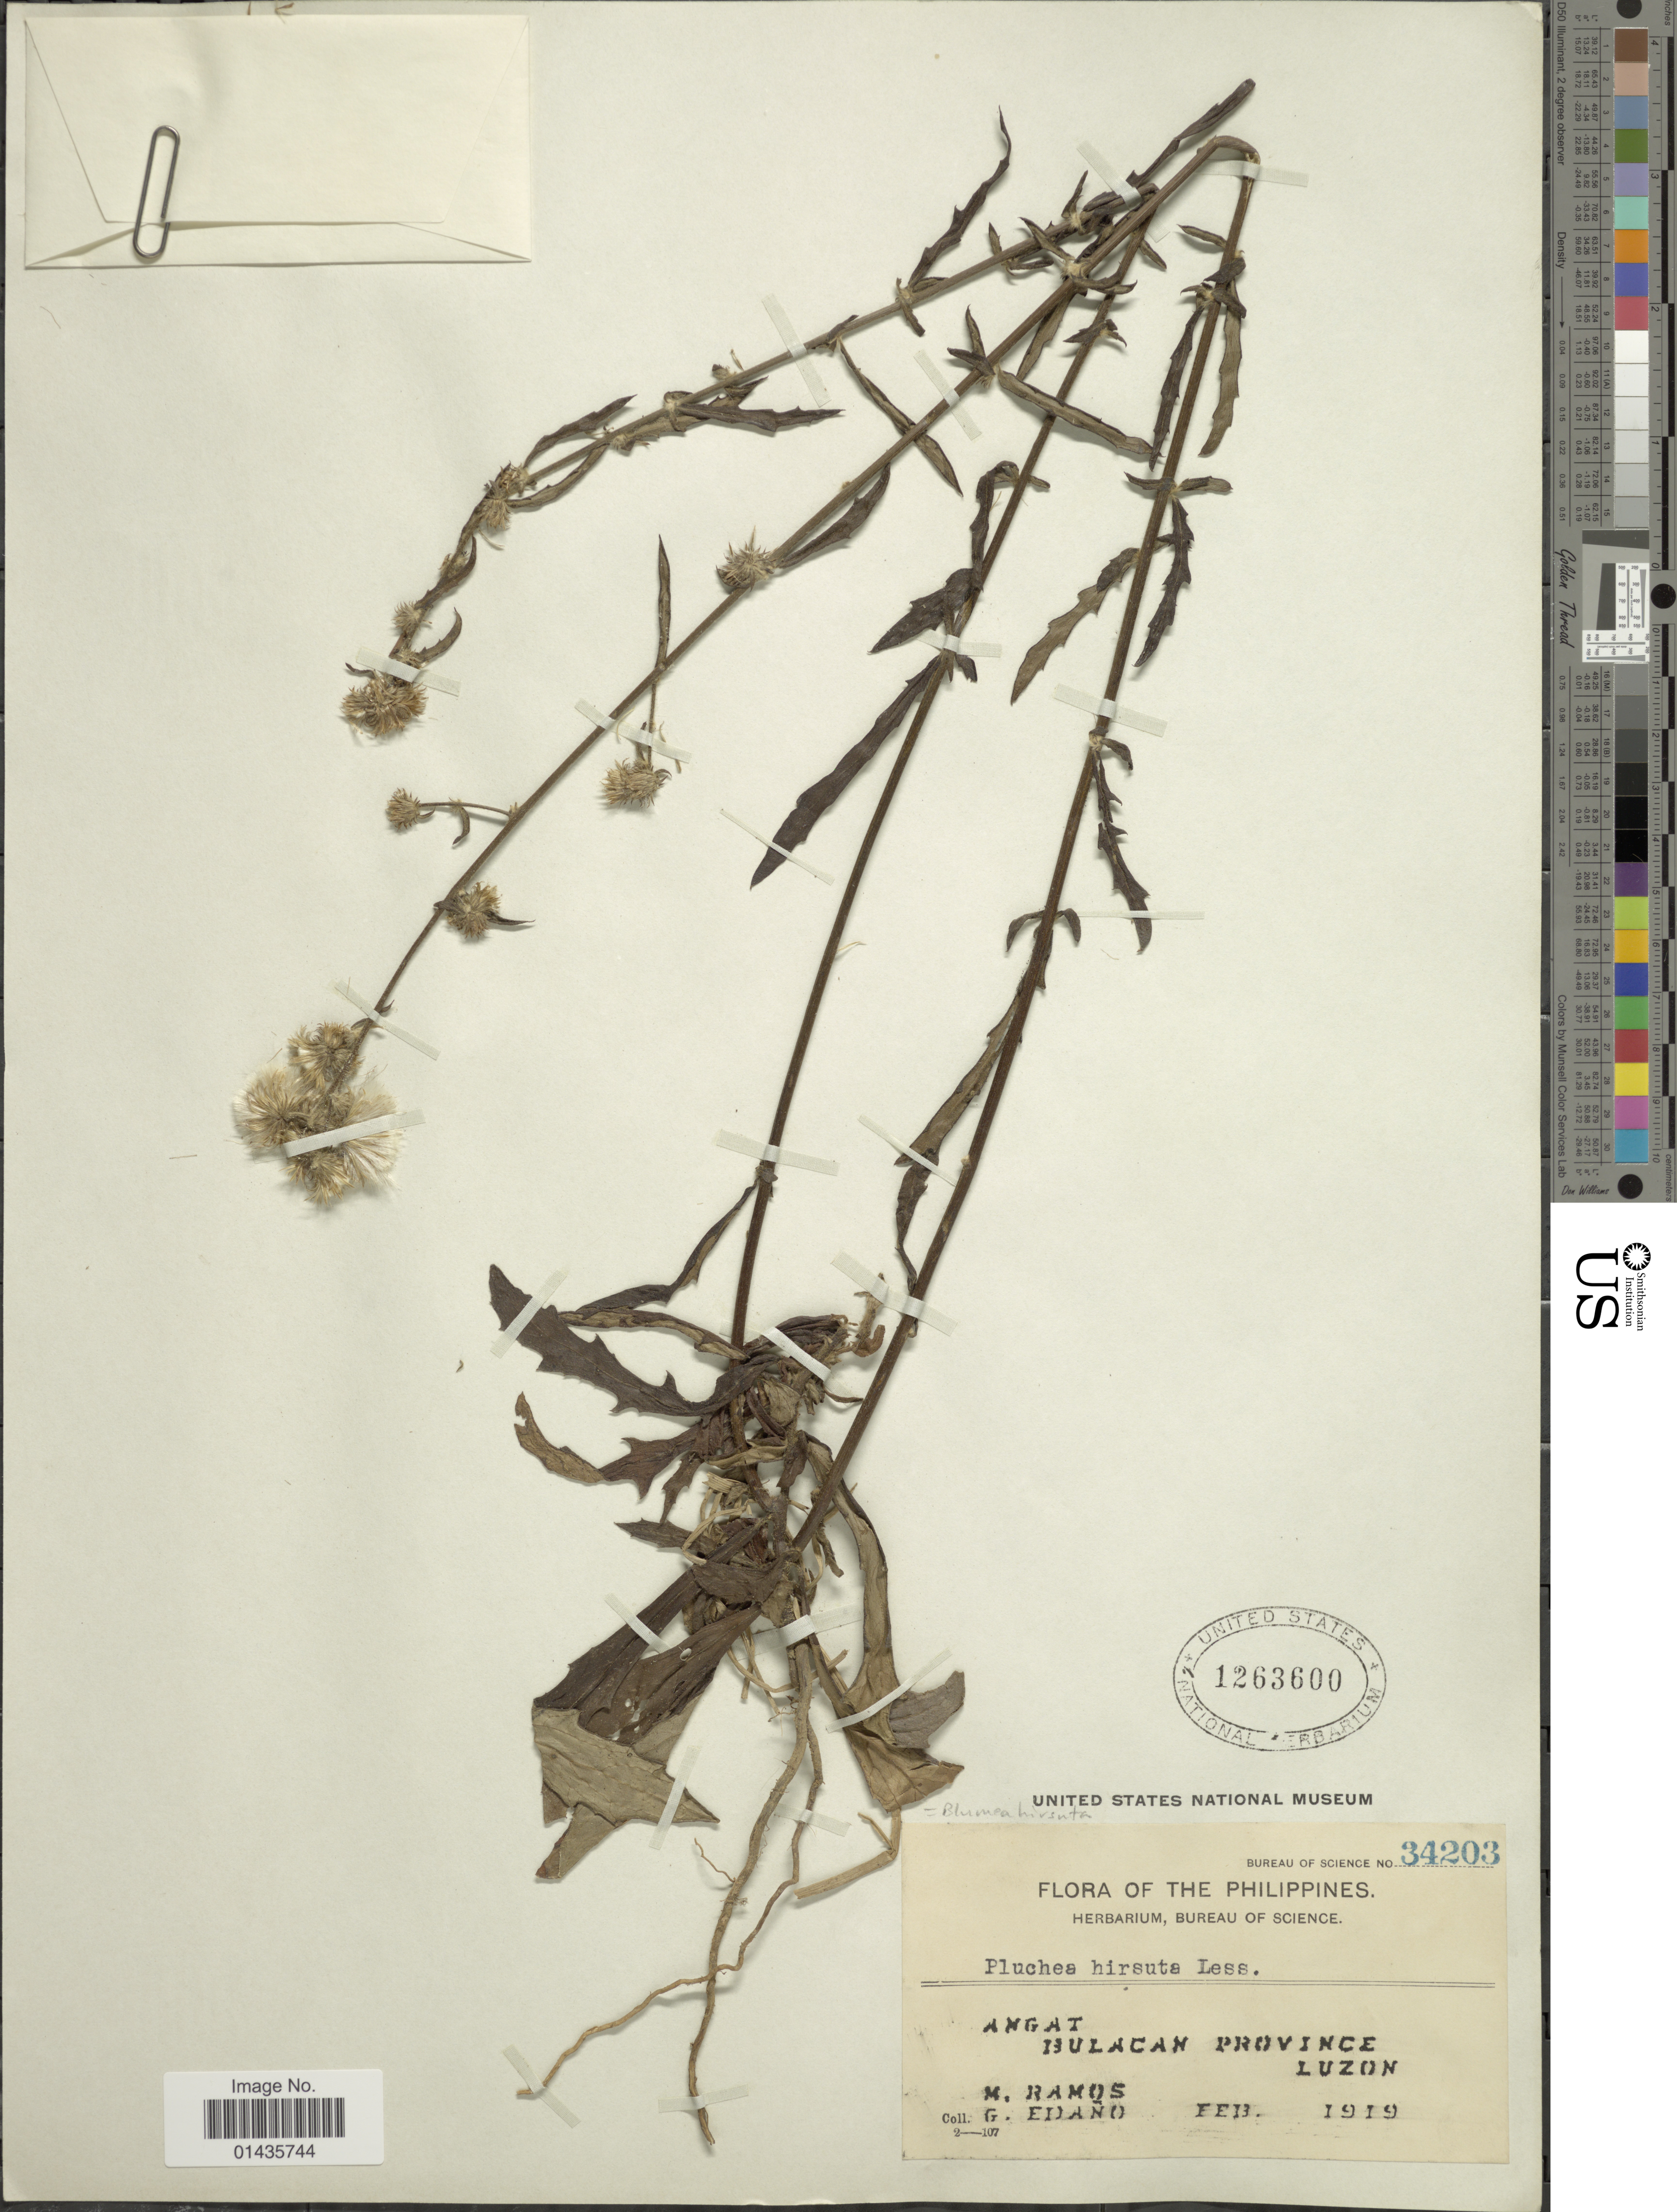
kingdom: Plantae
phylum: Tracheophyta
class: Magnoliopsida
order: Asterales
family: Asteraceae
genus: Blumea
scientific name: Blumea hirsuta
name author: (Less.) M.R. Almeida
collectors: M. Ramos & G. Edaño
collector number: Bureau of Science 34203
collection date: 1919-02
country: Philippines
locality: Angat, Bulacan Province, Luzon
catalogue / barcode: US 1263600